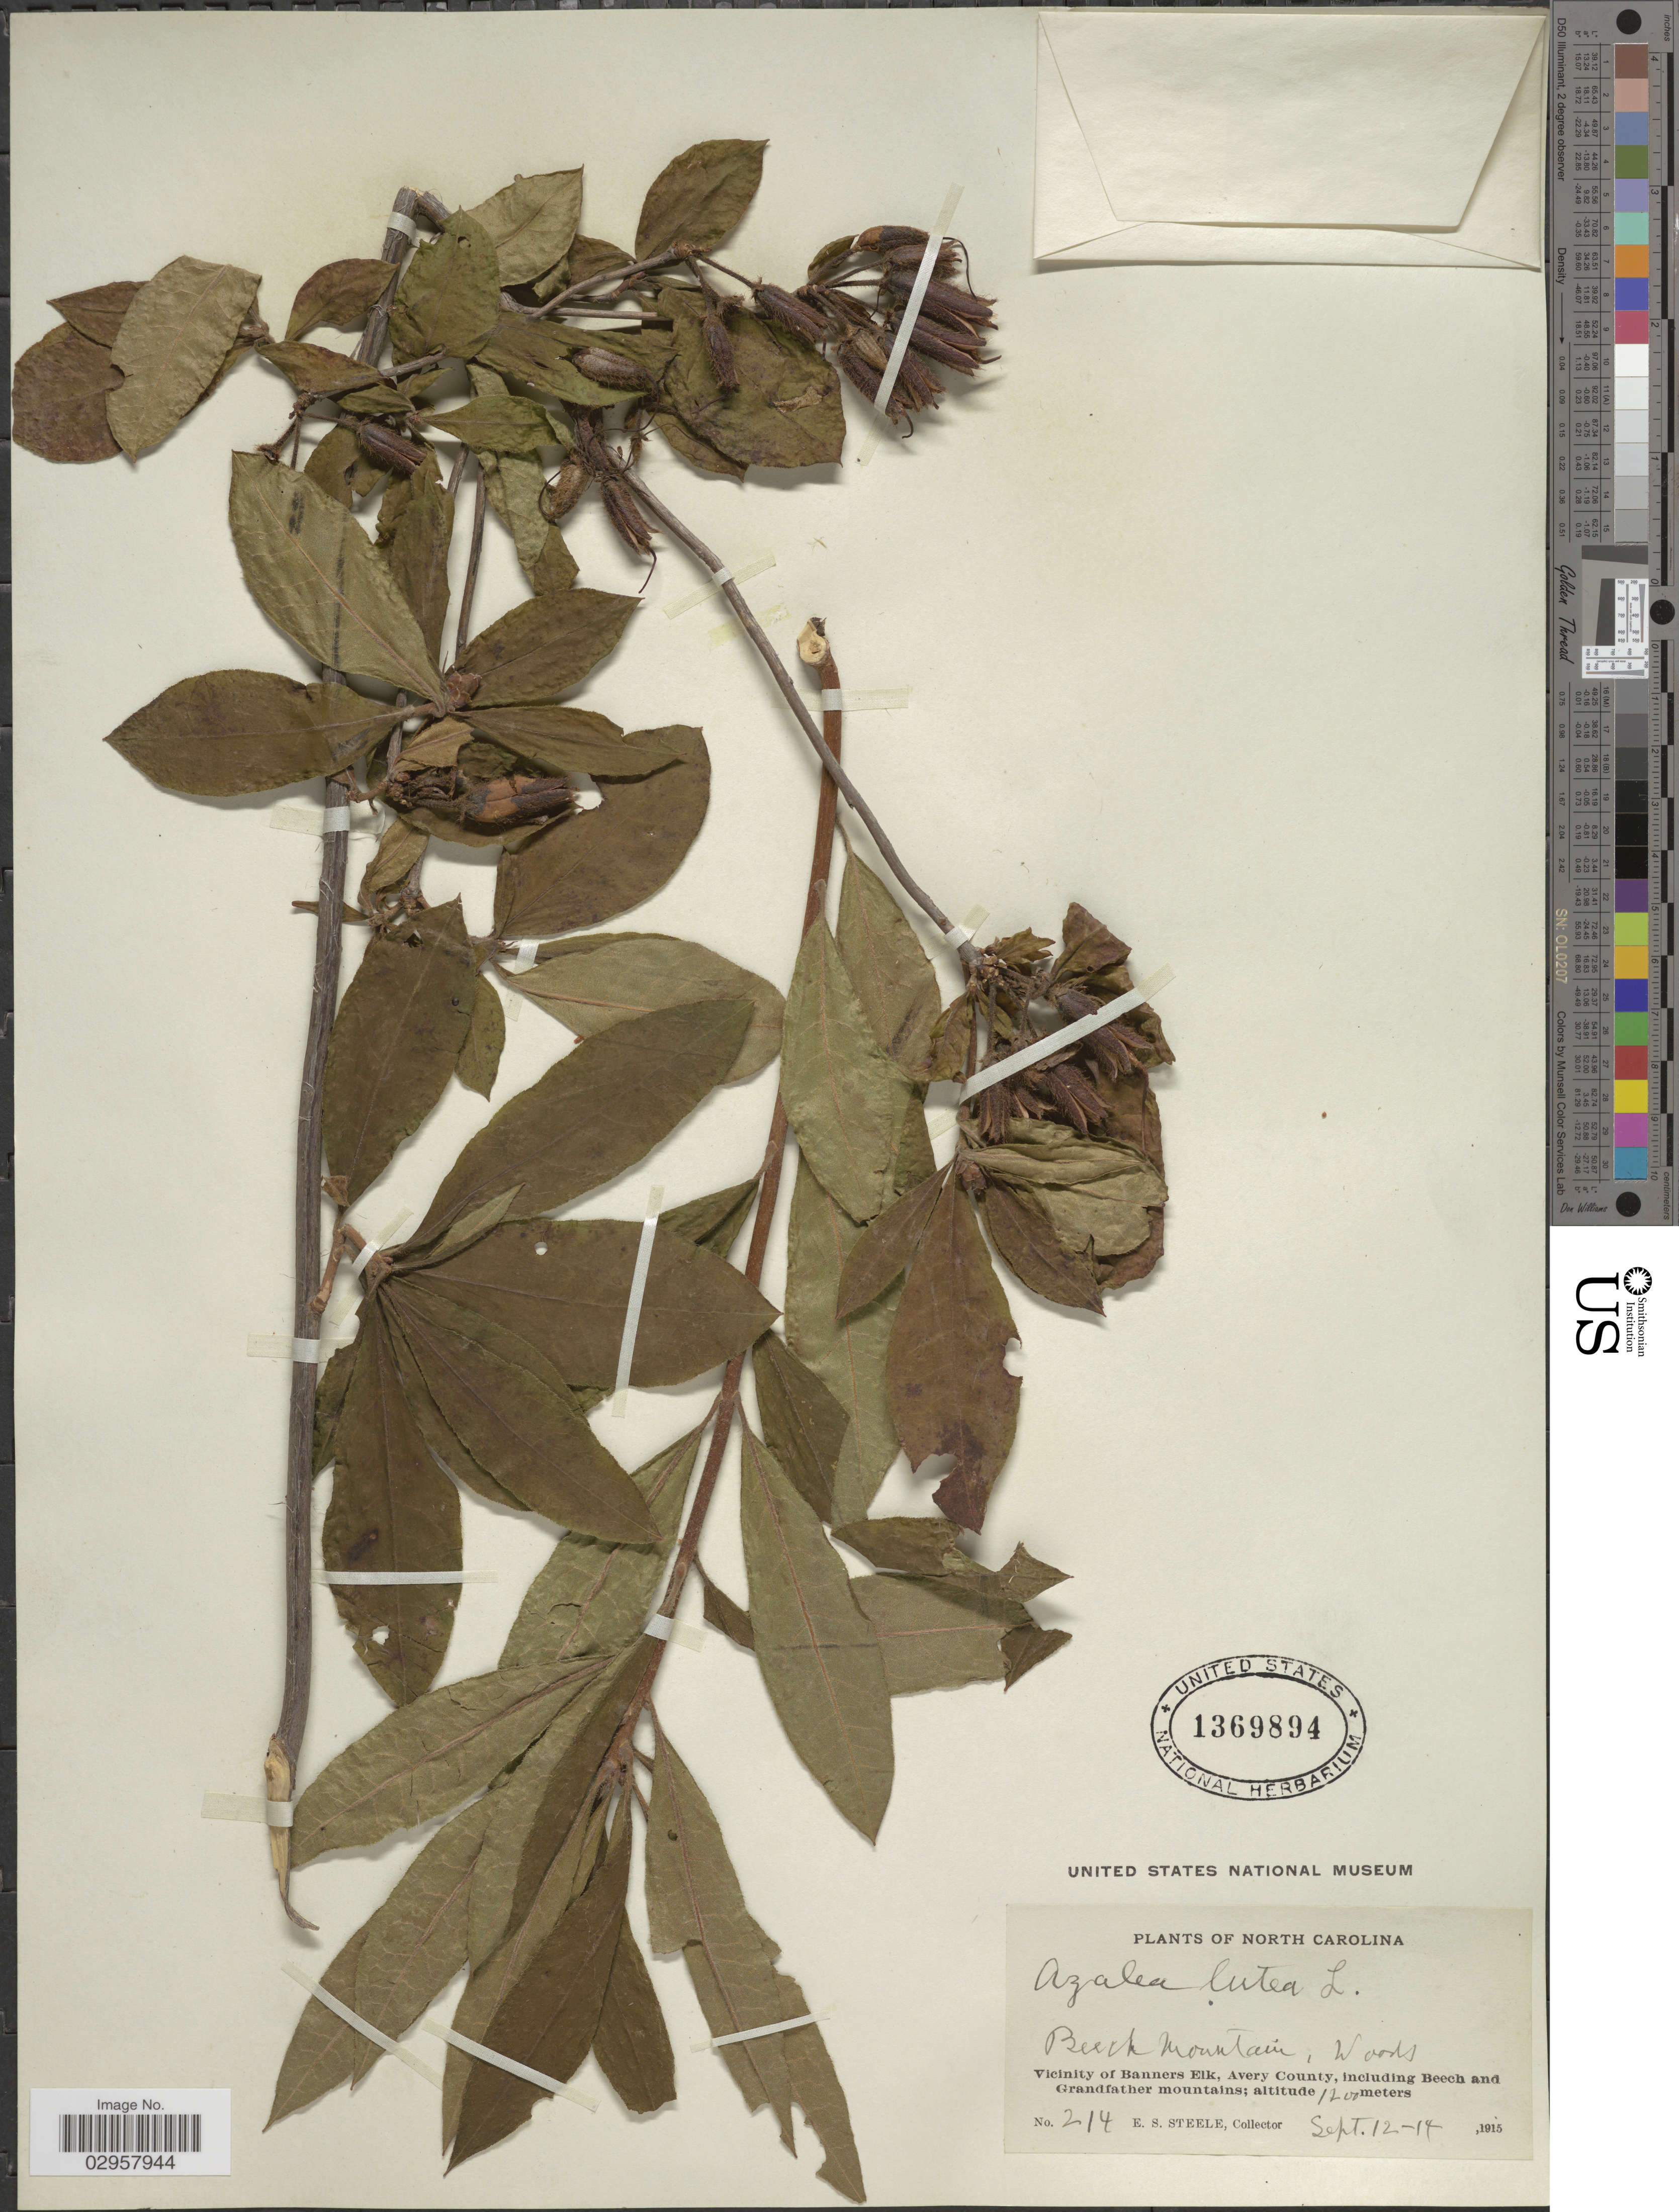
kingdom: Plantae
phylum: Tracheophyta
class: Magnoliopsida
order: Ericales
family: Ericaceae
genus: Rhododendron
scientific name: Rhododendron calendulaceum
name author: (Michx.) Torr.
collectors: E. Steele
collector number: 214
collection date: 1915-09-12/1915-09-14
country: United States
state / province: North Carolina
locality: Beech Mountain, Woods. Vicinity of Banners Elk, Avery County, including Beech and Grandfather mountains.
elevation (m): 1200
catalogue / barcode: US 1369894